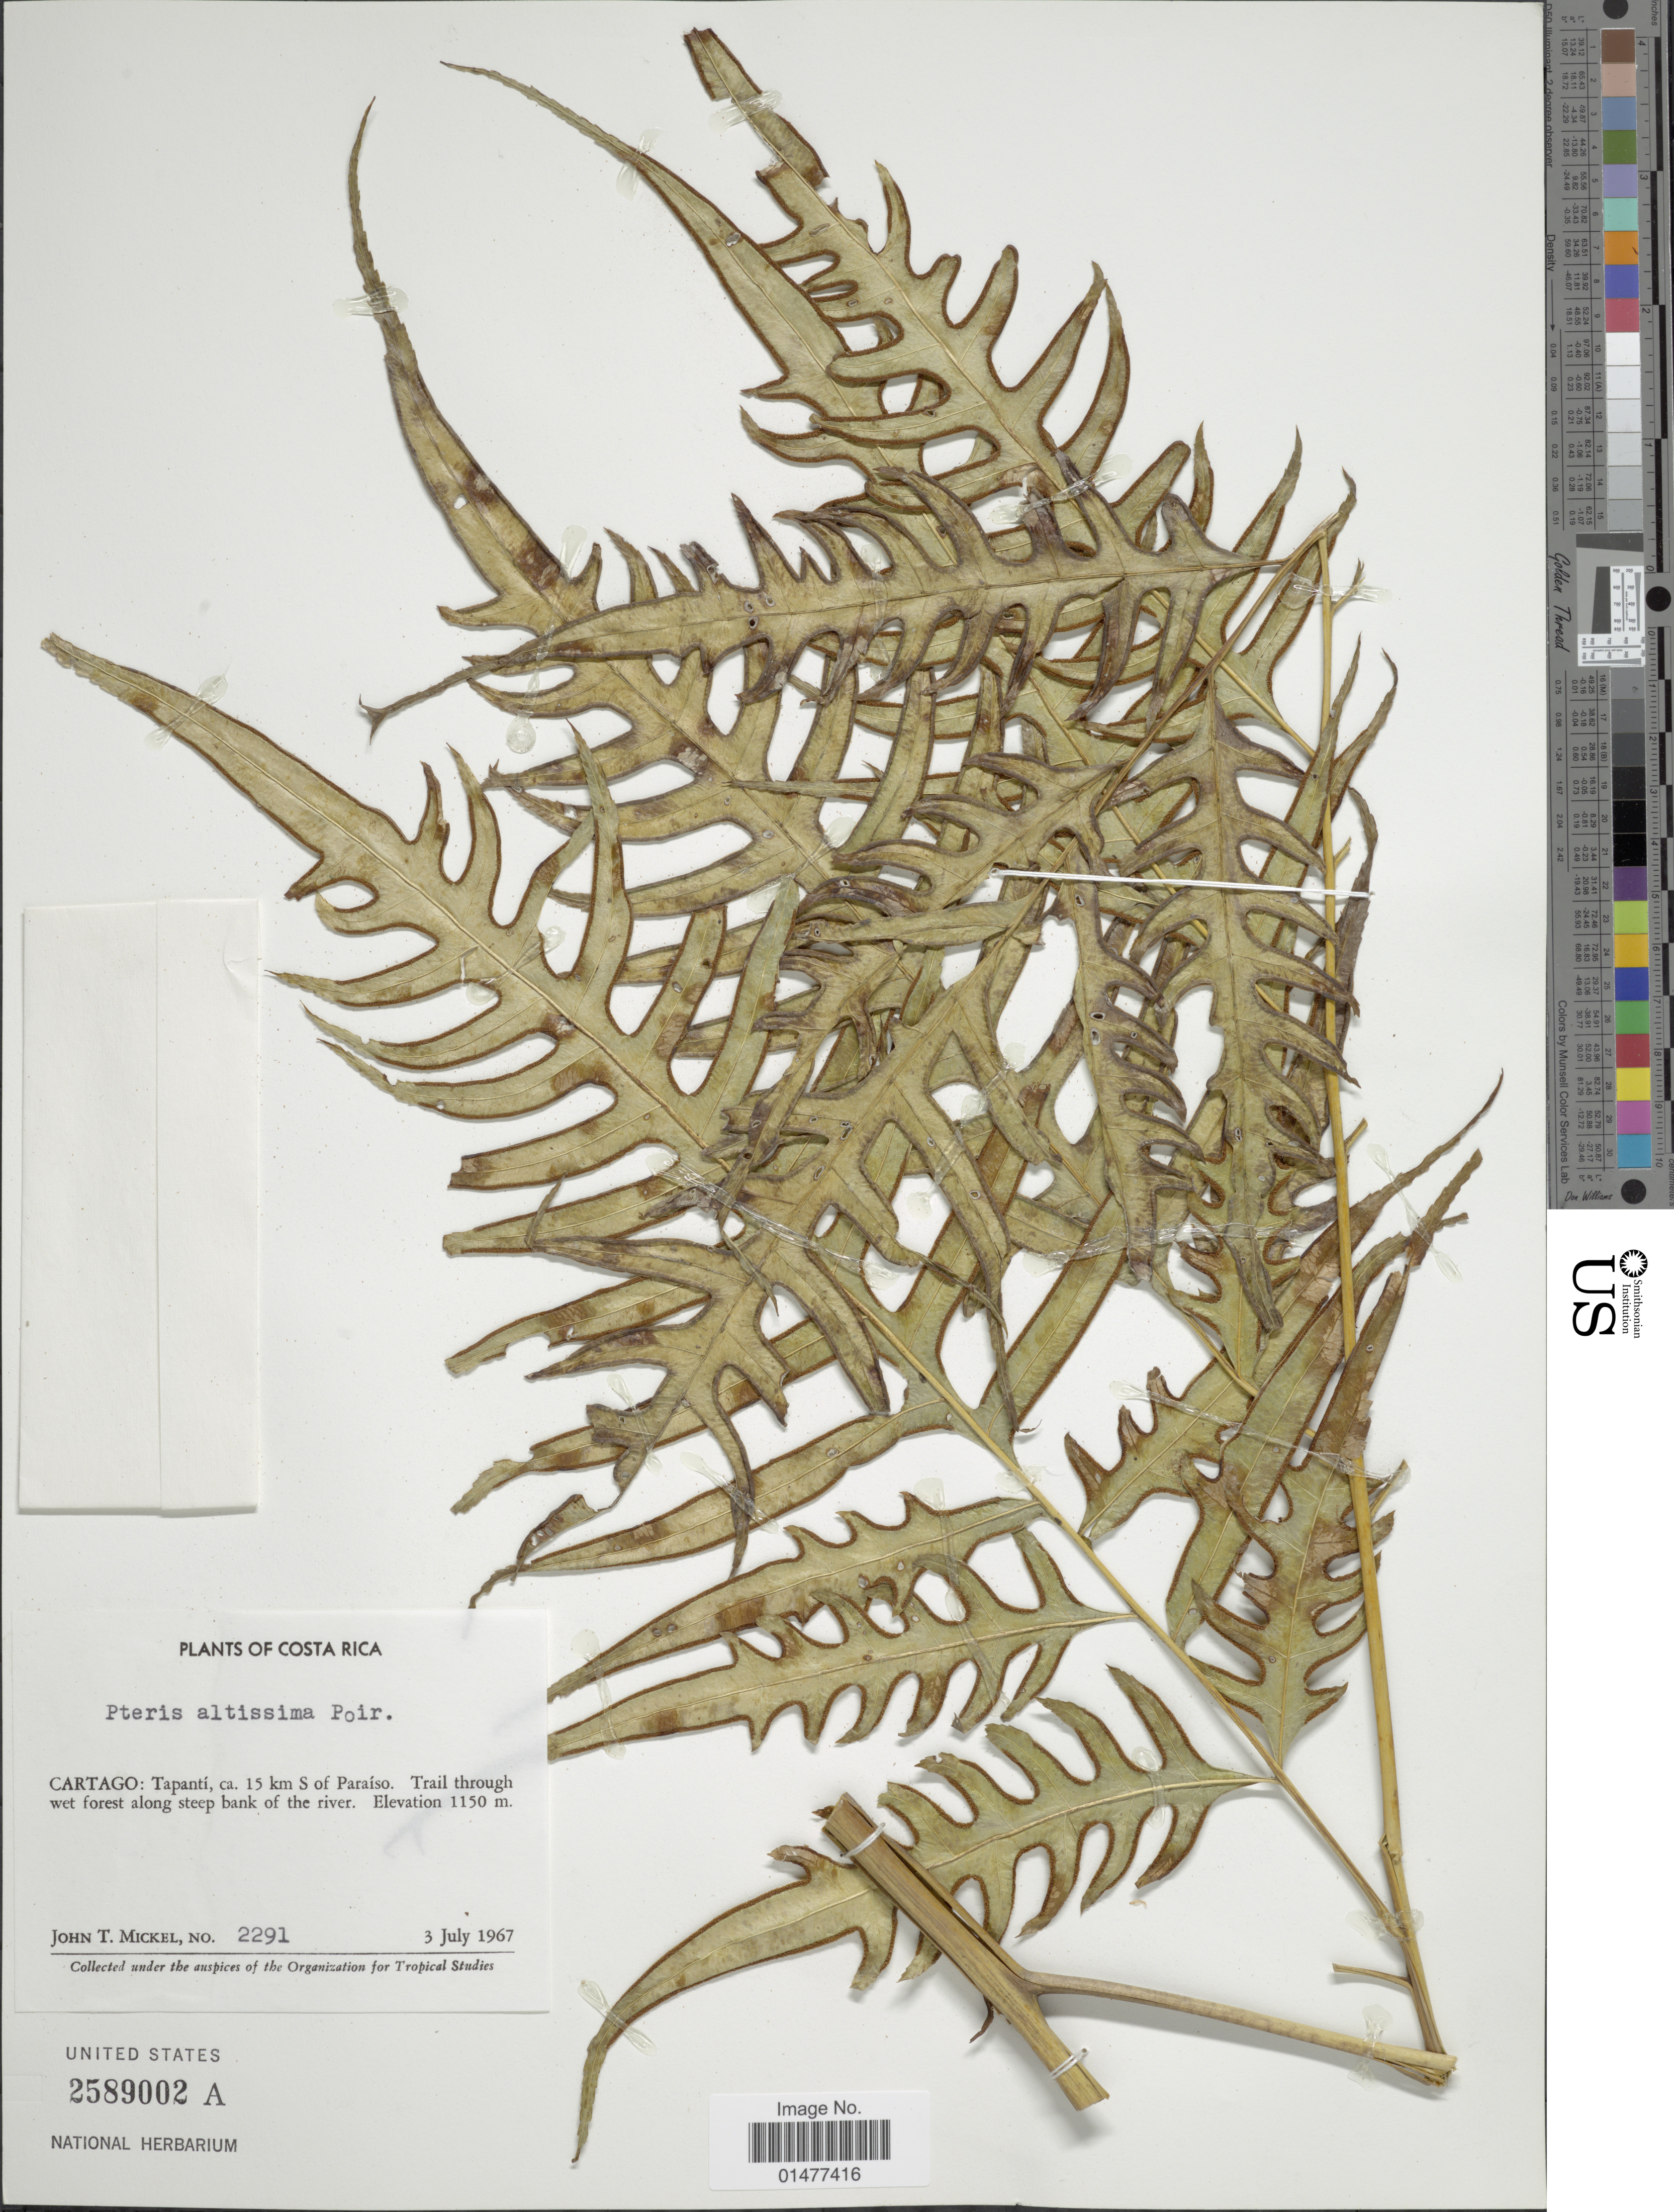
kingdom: Plantae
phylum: Tracheophyta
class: Polypodiopsida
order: Polypodiales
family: Pteridaceae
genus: Pteris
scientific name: Pteris altissima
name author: Poir.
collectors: J. T. Mickel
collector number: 2291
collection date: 1967-07-03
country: Costa Rica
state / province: Cartago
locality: Plants of Costa Rica, Tapanti, ca. 15 km S of Paraiso, Trail through wet forest along steep bank of the river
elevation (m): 1150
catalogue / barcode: US 2589002A